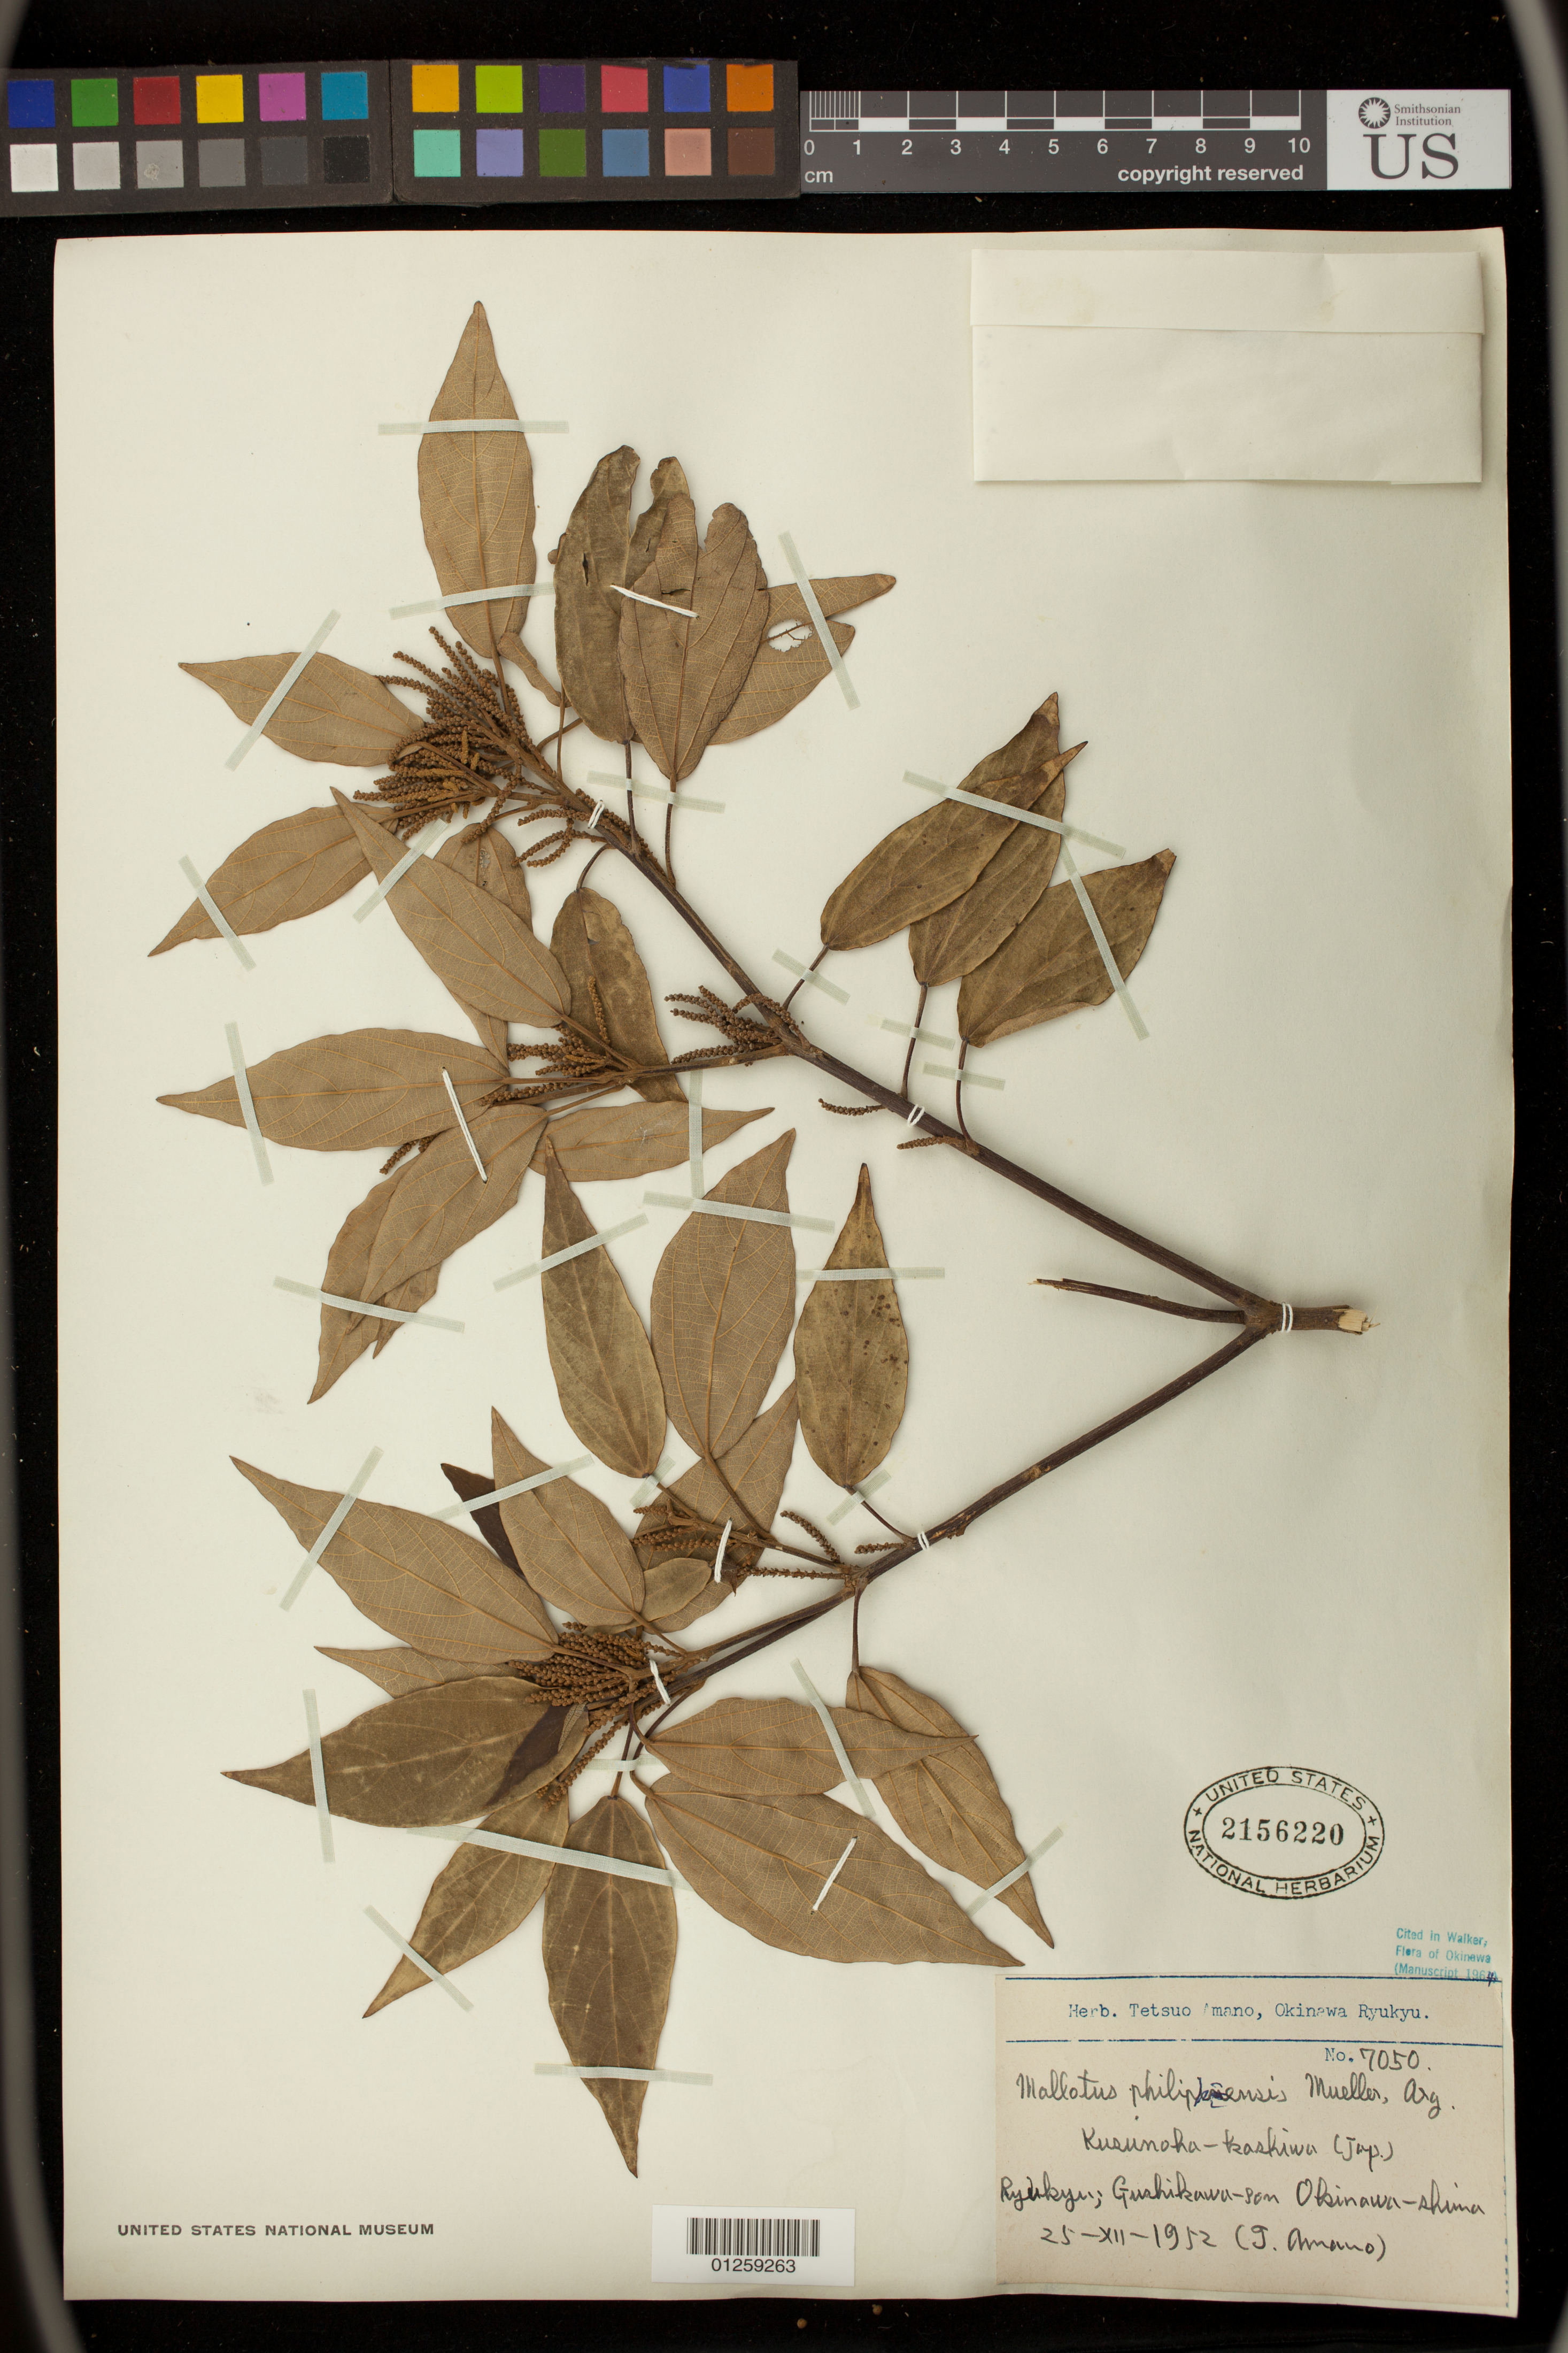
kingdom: Plantae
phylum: Tracheophyta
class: Magnoliopsida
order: Malpighiales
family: Euphorbiaceae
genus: Mallotus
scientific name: Mallotus philippensis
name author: (Lam.) Müll. Arg.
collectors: G. Amano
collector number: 7050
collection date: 1952-12-25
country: Japan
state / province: Okinawa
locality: Kusunoha-kashiwa,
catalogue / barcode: US 2156220